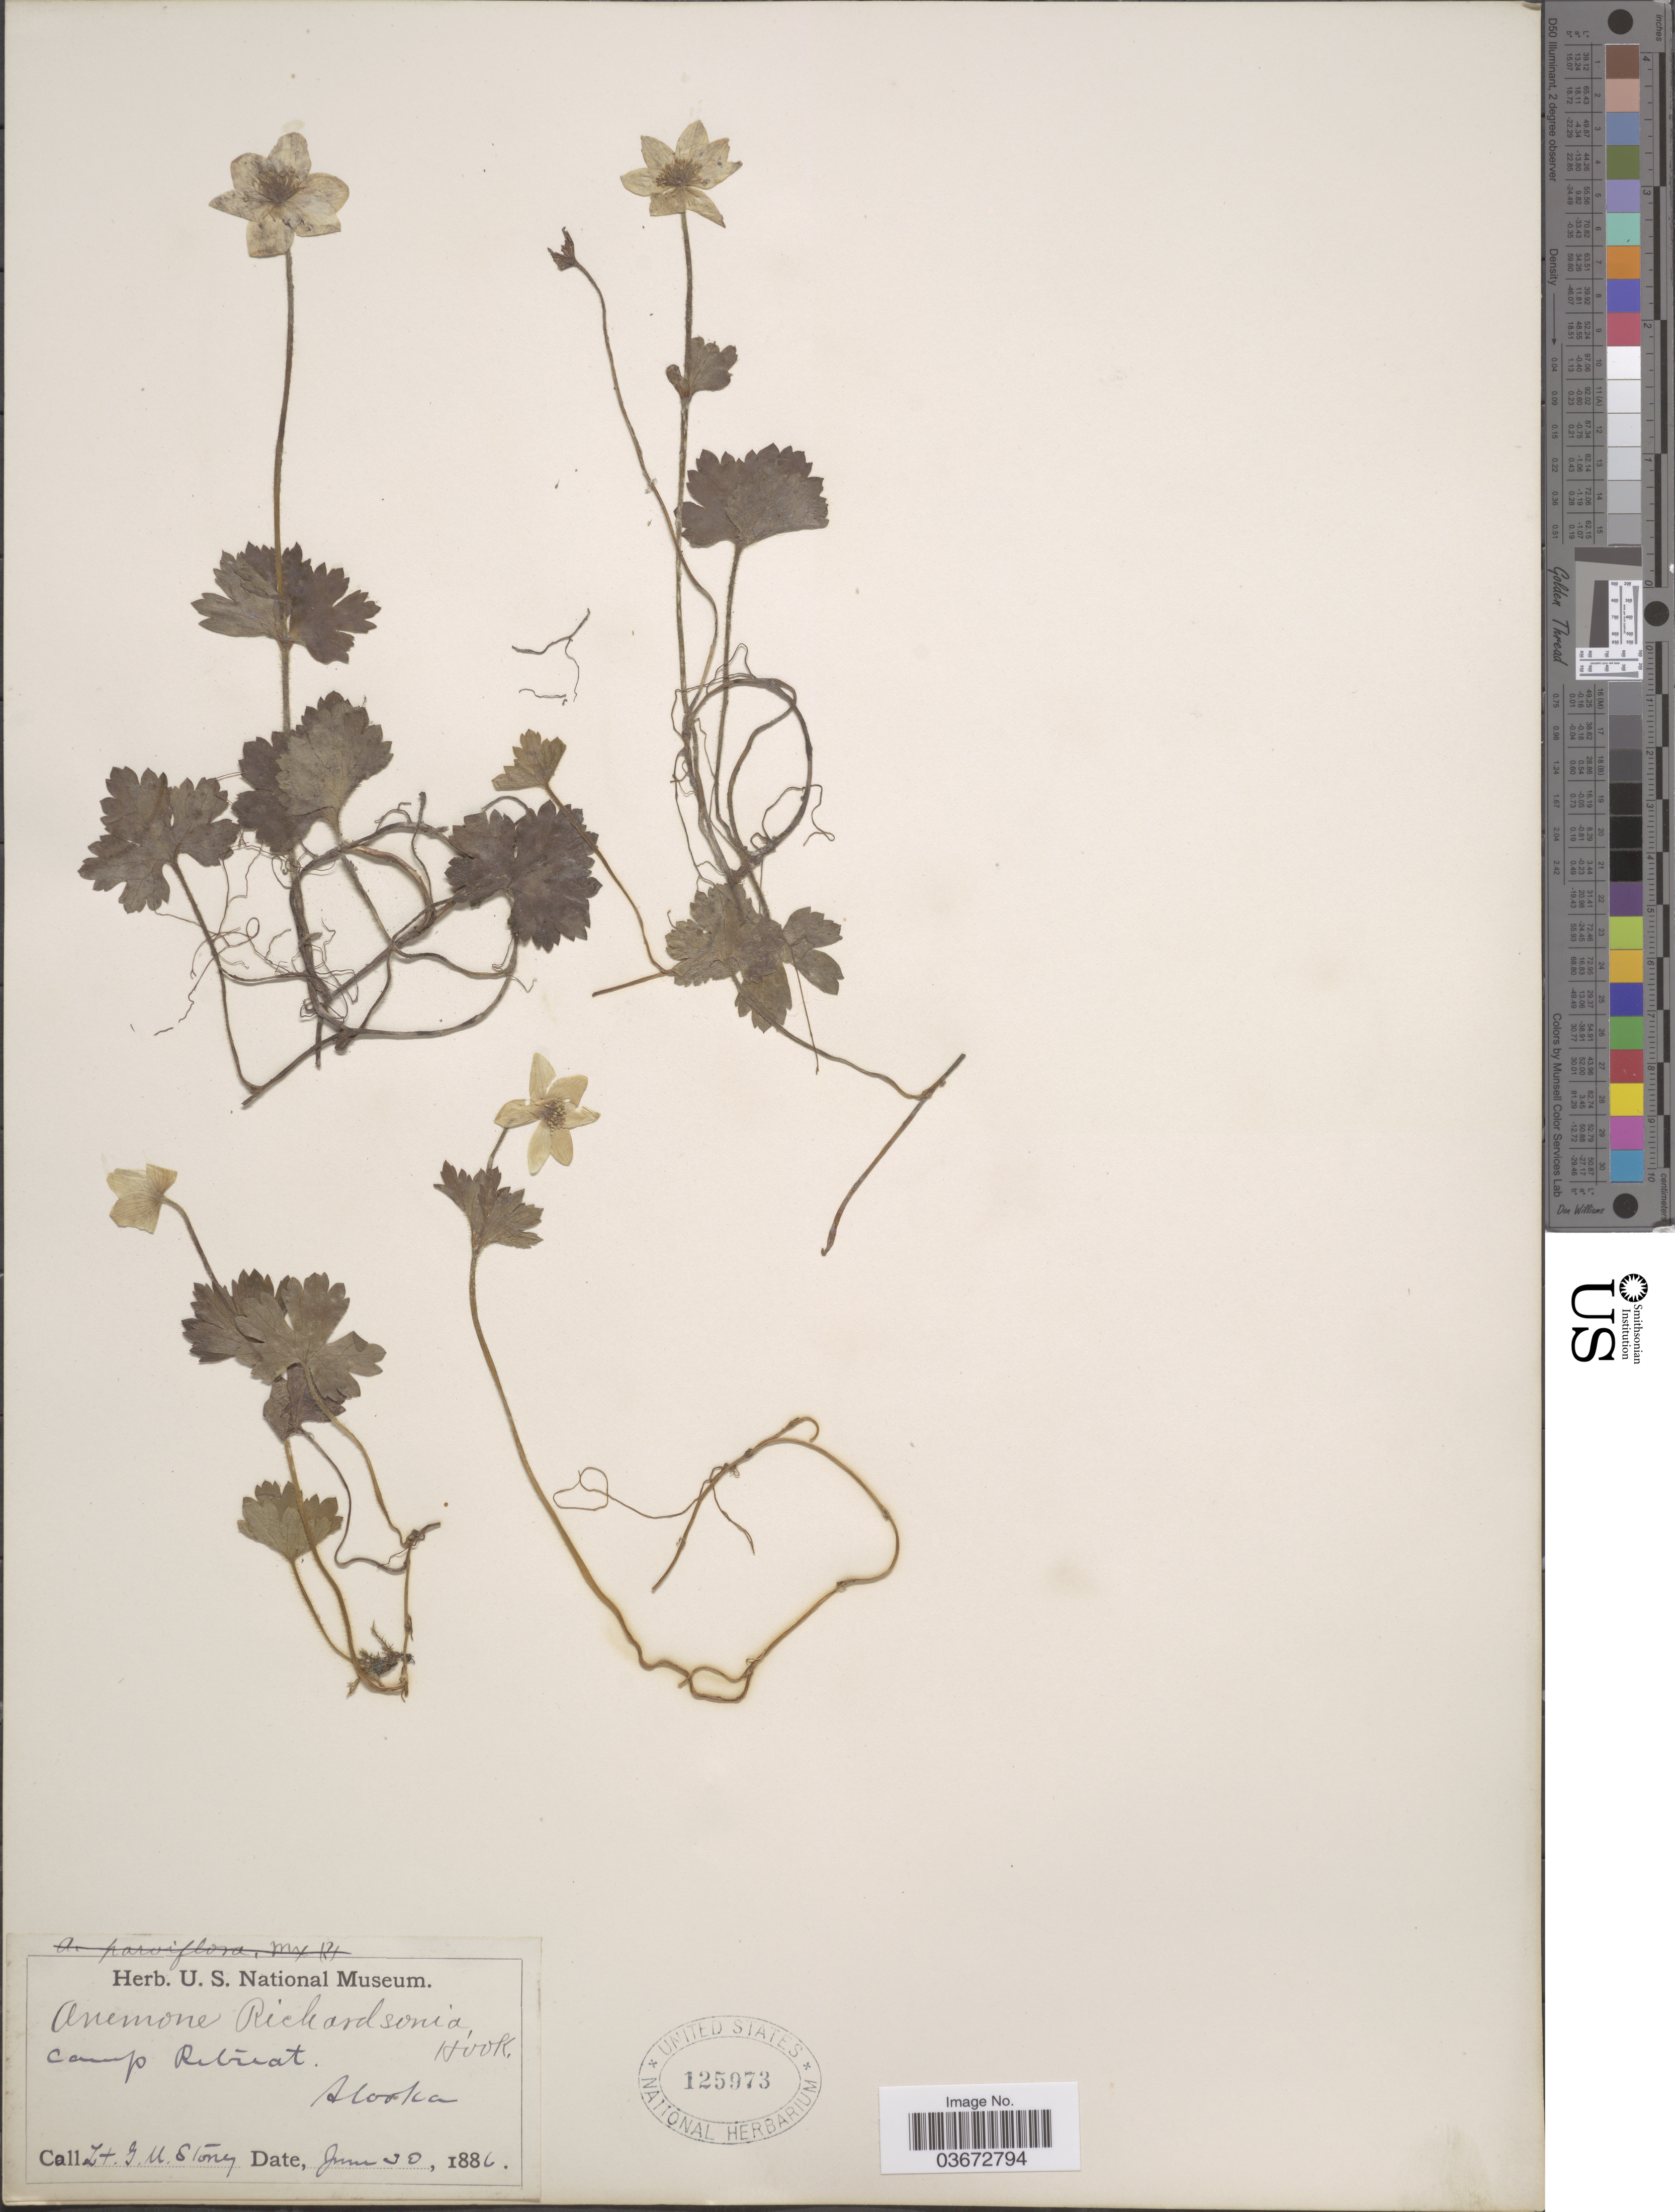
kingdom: Plantae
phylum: Tracheophyta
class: Magnoliopsida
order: Ranunculales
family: Ranunculaceae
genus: Anemone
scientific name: Anemone richardsonii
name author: Hook.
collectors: G. Stoney & G. Stoney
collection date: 1886-06-30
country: United States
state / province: Alaska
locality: Camp Retreat.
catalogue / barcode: US 125973